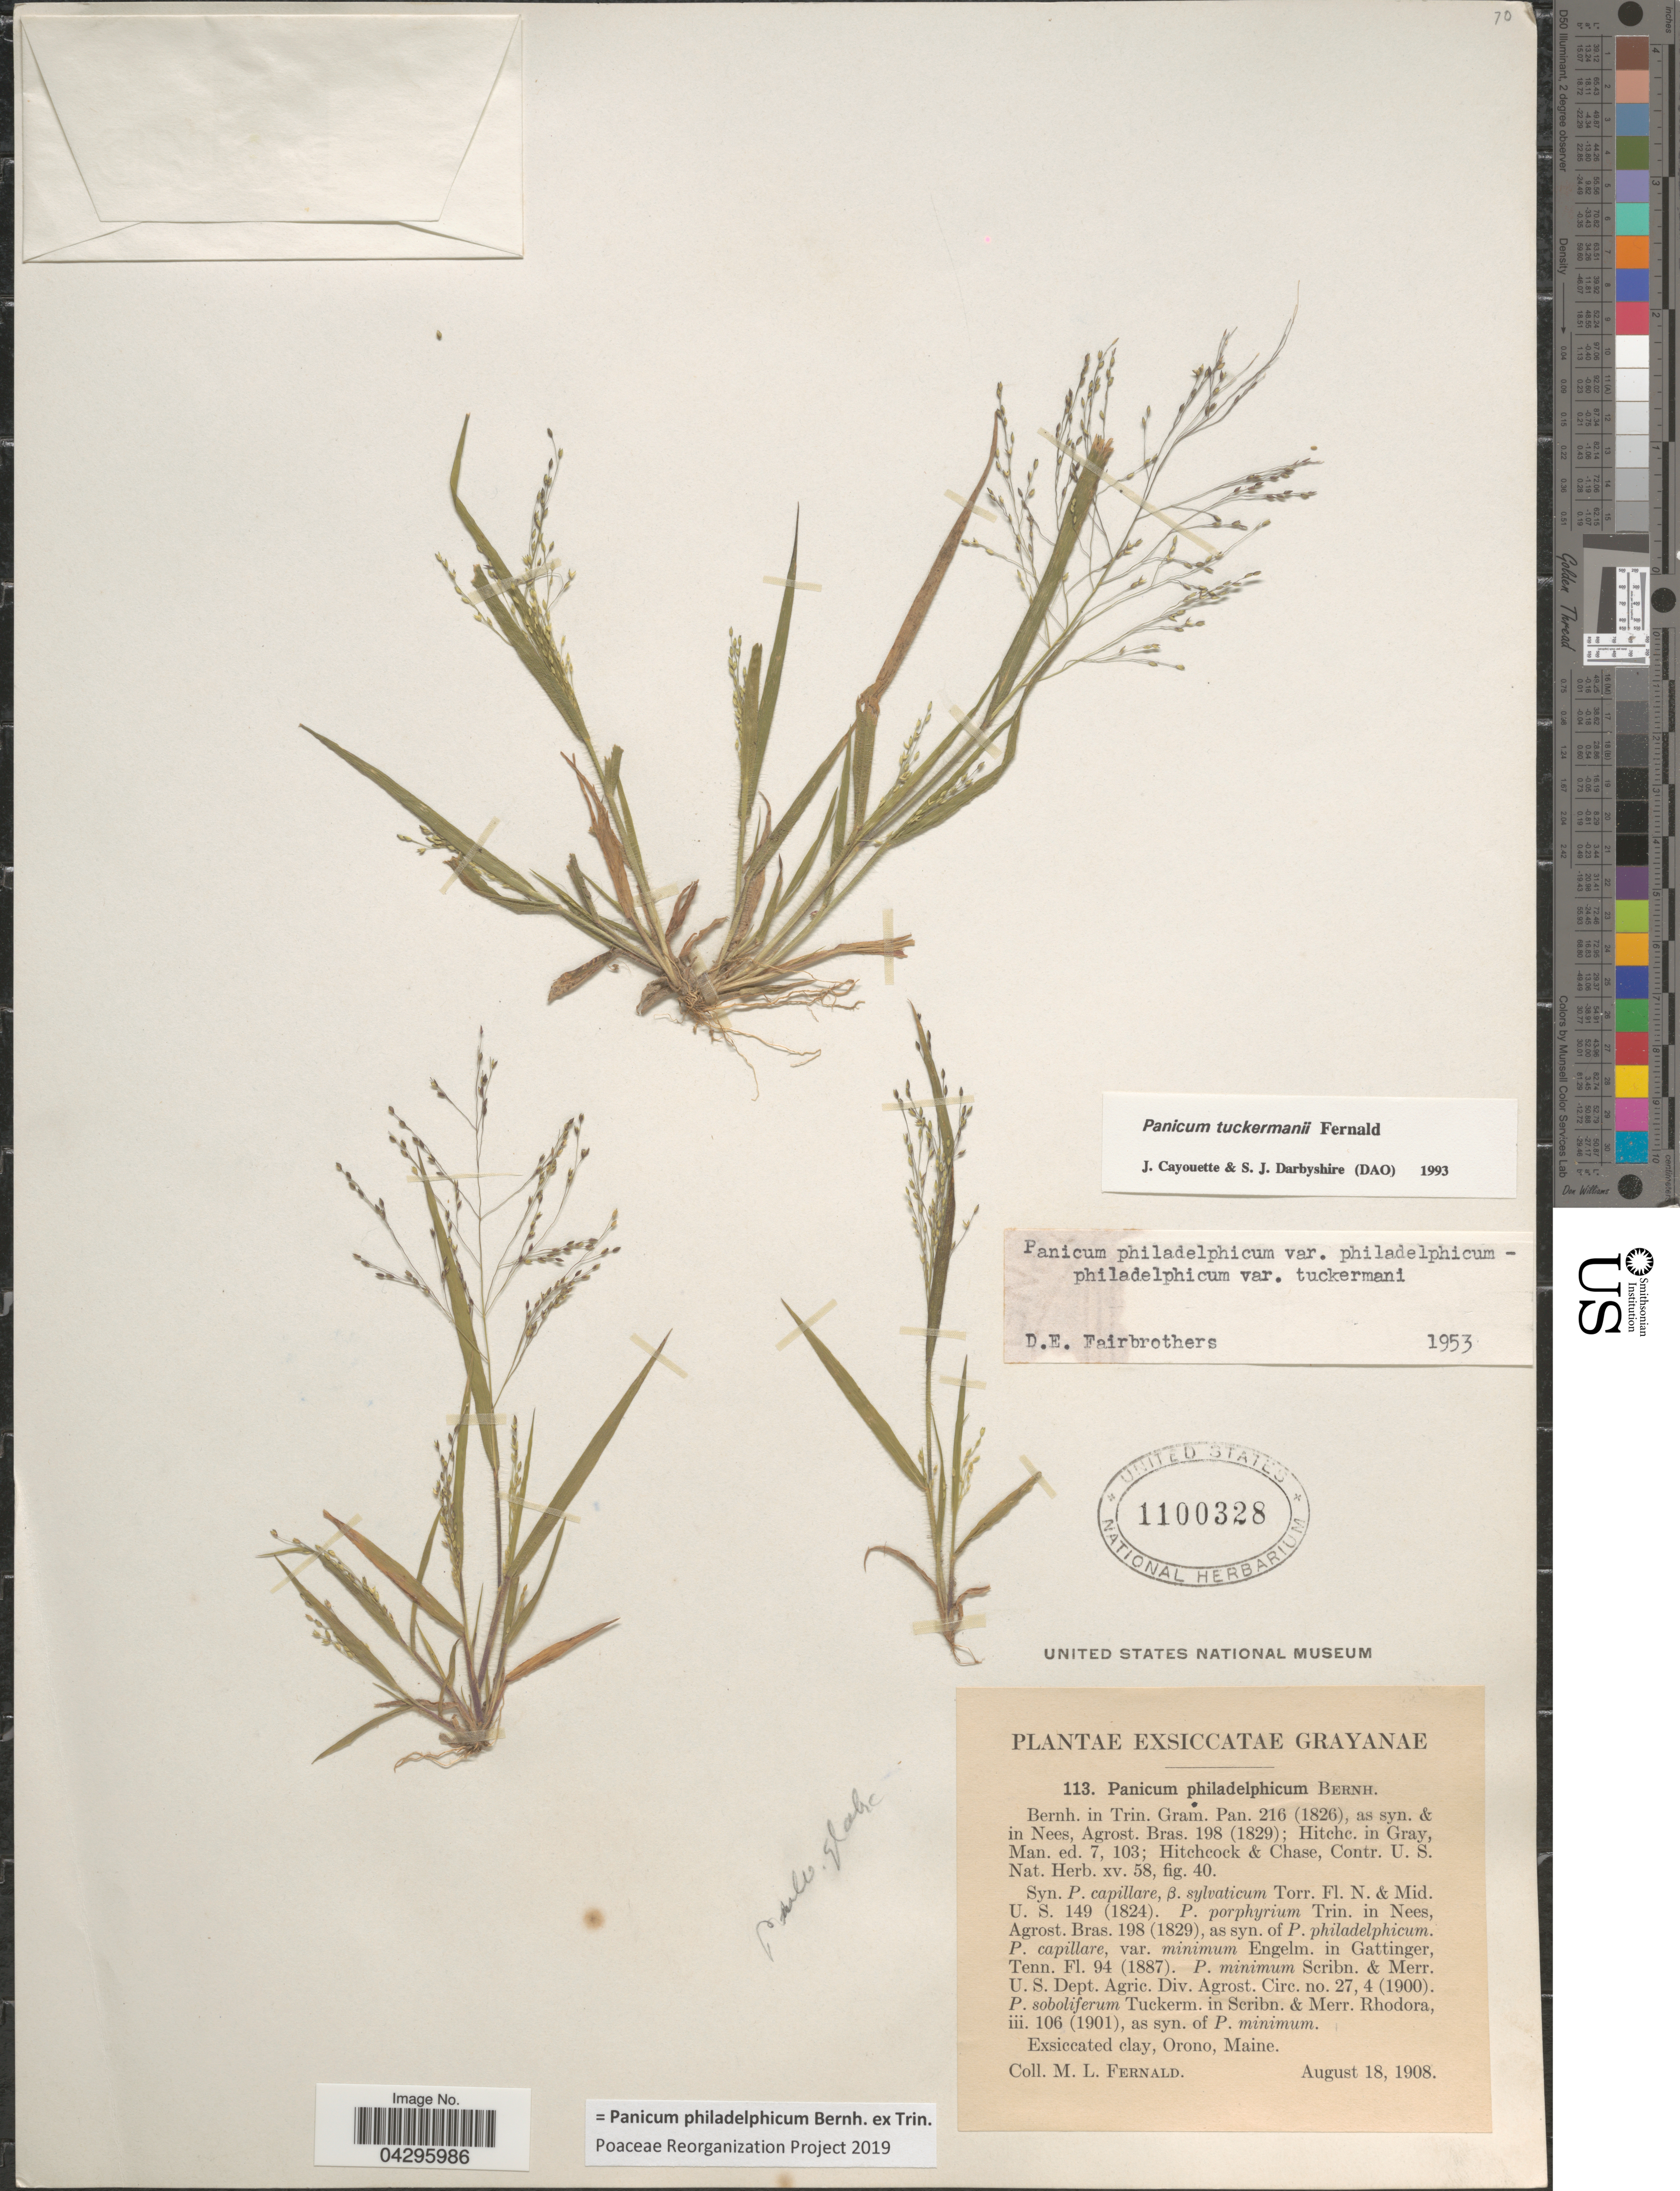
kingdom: Plantae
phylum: Tracheophyta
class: Liliopsida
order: Poales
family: Poaceae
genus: Panicum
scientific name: Panicum philadelphicum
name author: Bernh. ex Trin.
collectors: M. L. Fernald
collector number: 113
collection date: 1908-08-18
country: United States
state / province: Maine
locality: Exsiccated clay, Orono.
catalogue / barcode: US 1100328